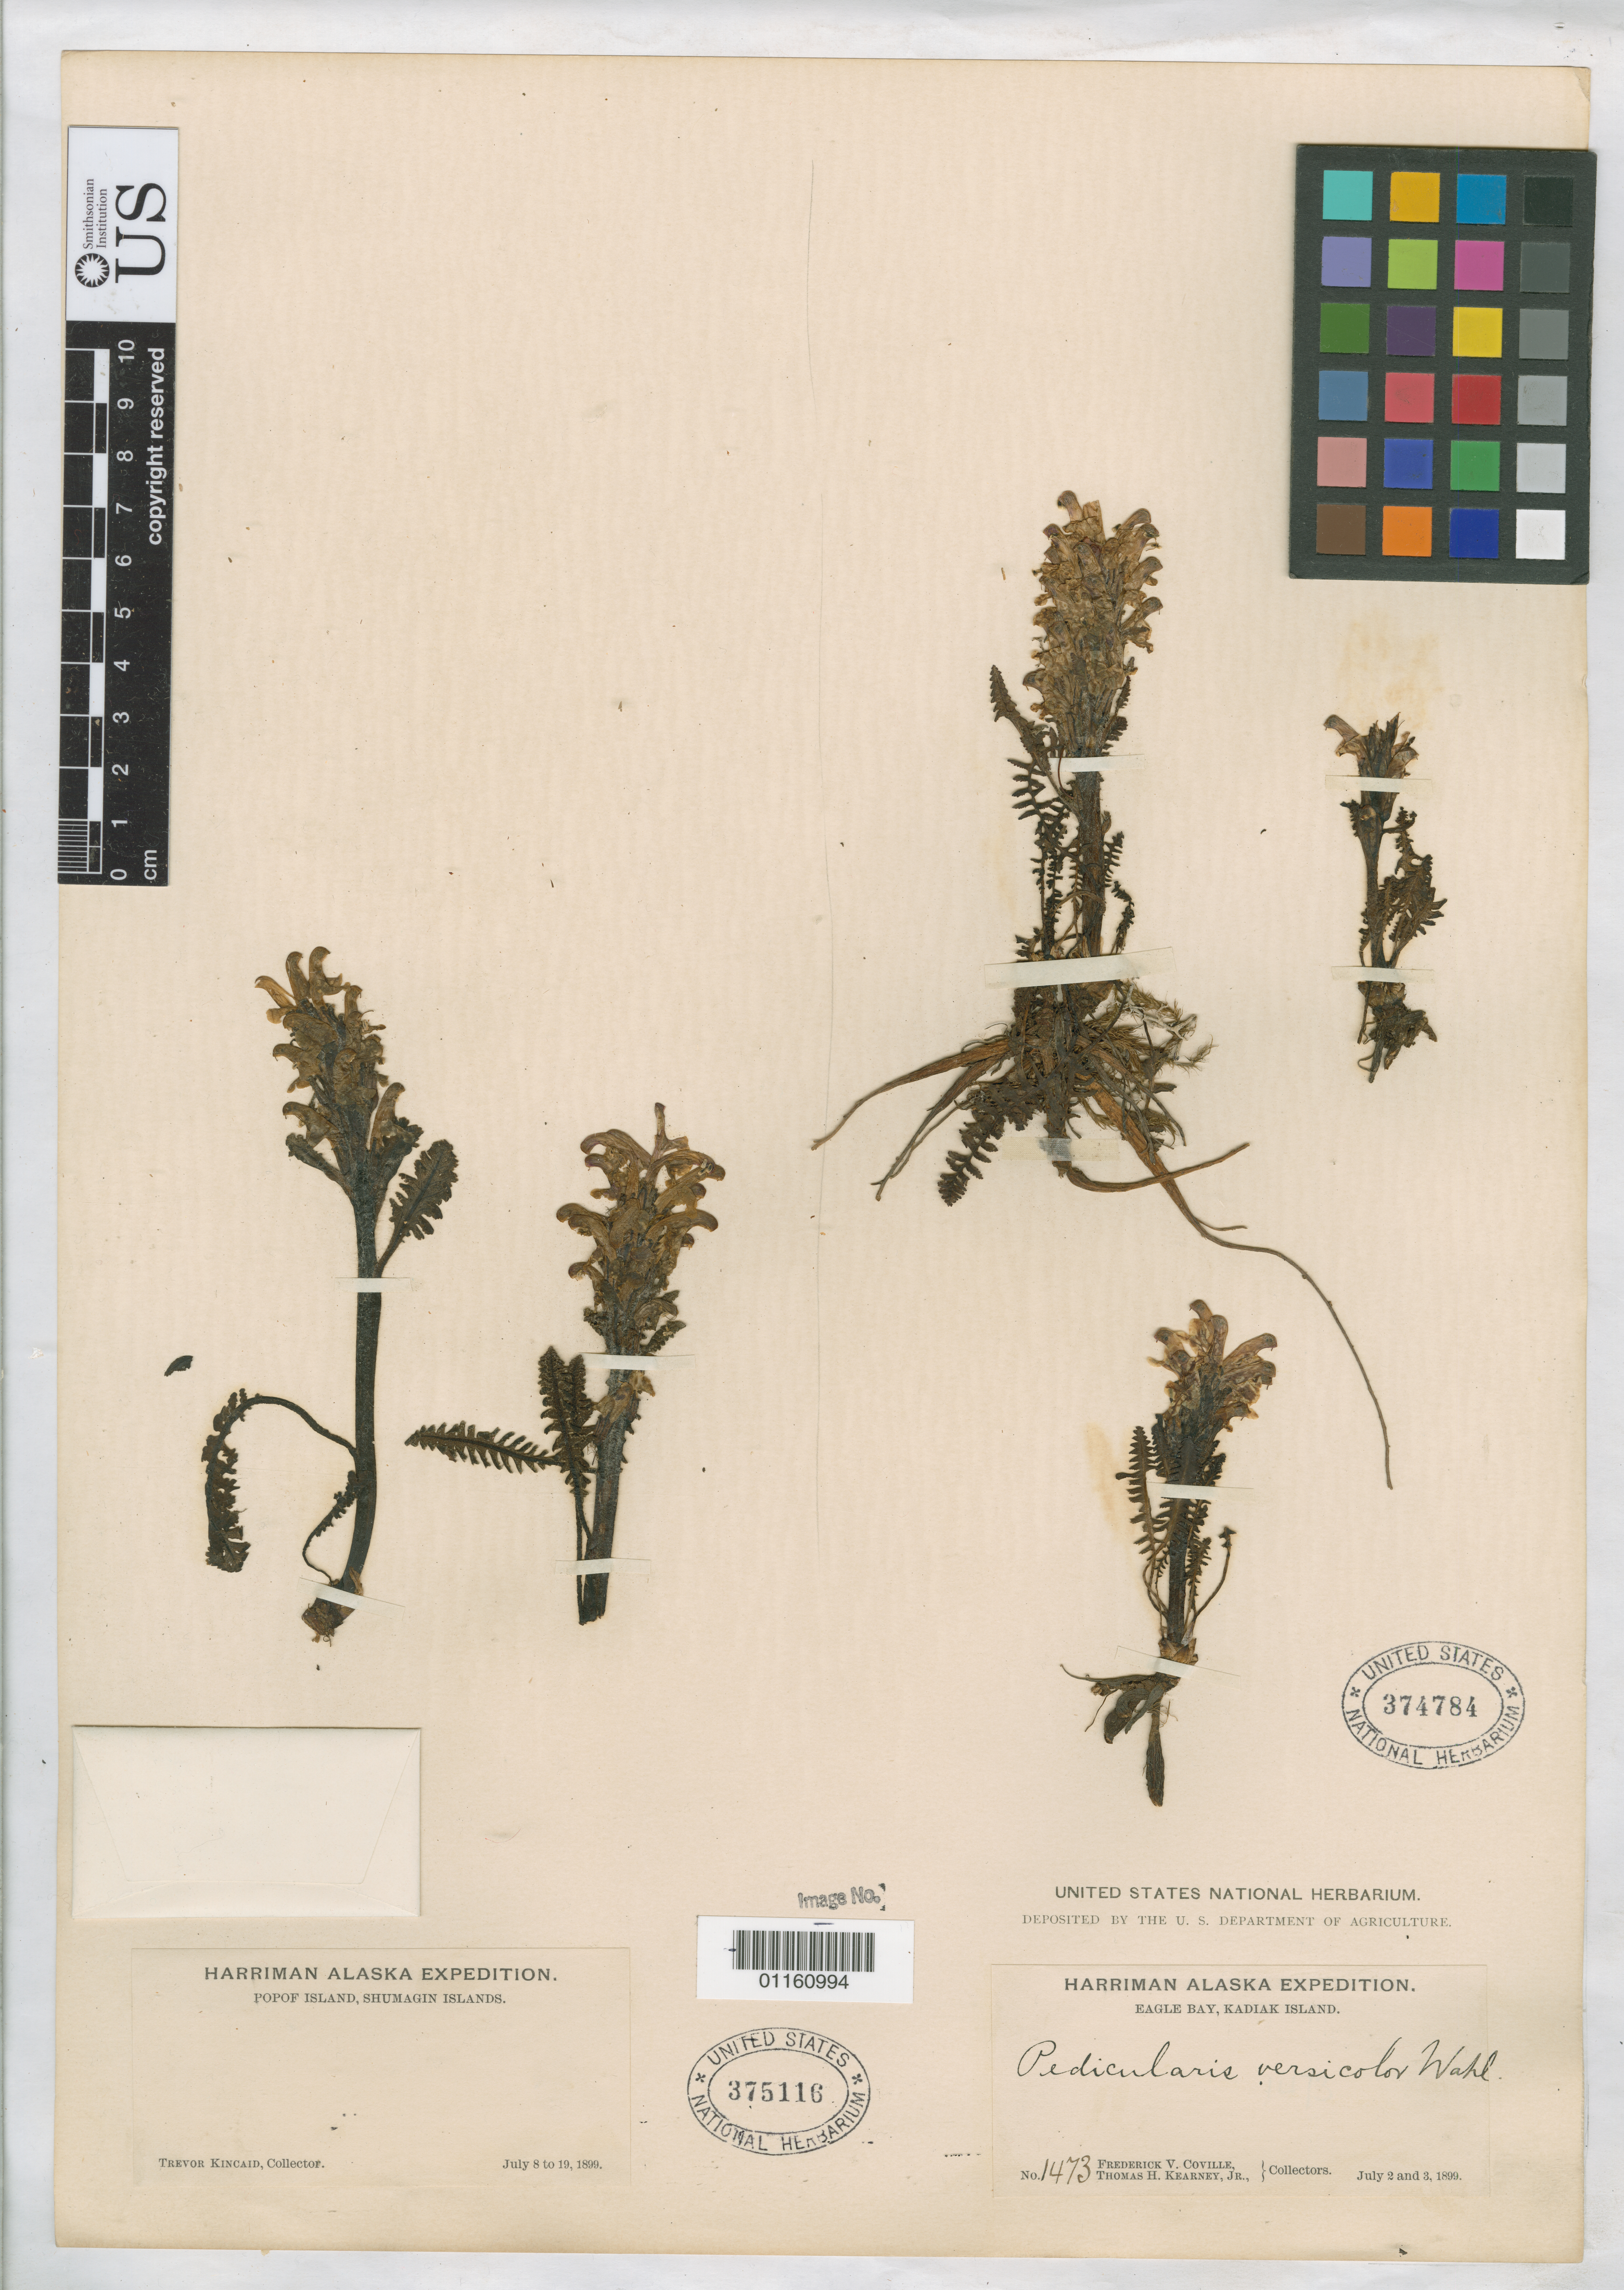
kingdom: Plantae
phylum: Tracheophyta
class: Magnoliopsida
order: Lamiales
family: Orobanchaceae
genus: Pedicularis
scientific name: Pedicularis versicolor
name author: Wahlenb.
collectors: T. C. Kincaid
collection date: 1899-07-08/1899-07-19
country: United States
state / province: Alaska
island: Popof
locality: Popof Island, Shumagin Islands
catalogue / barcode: US 375116-2